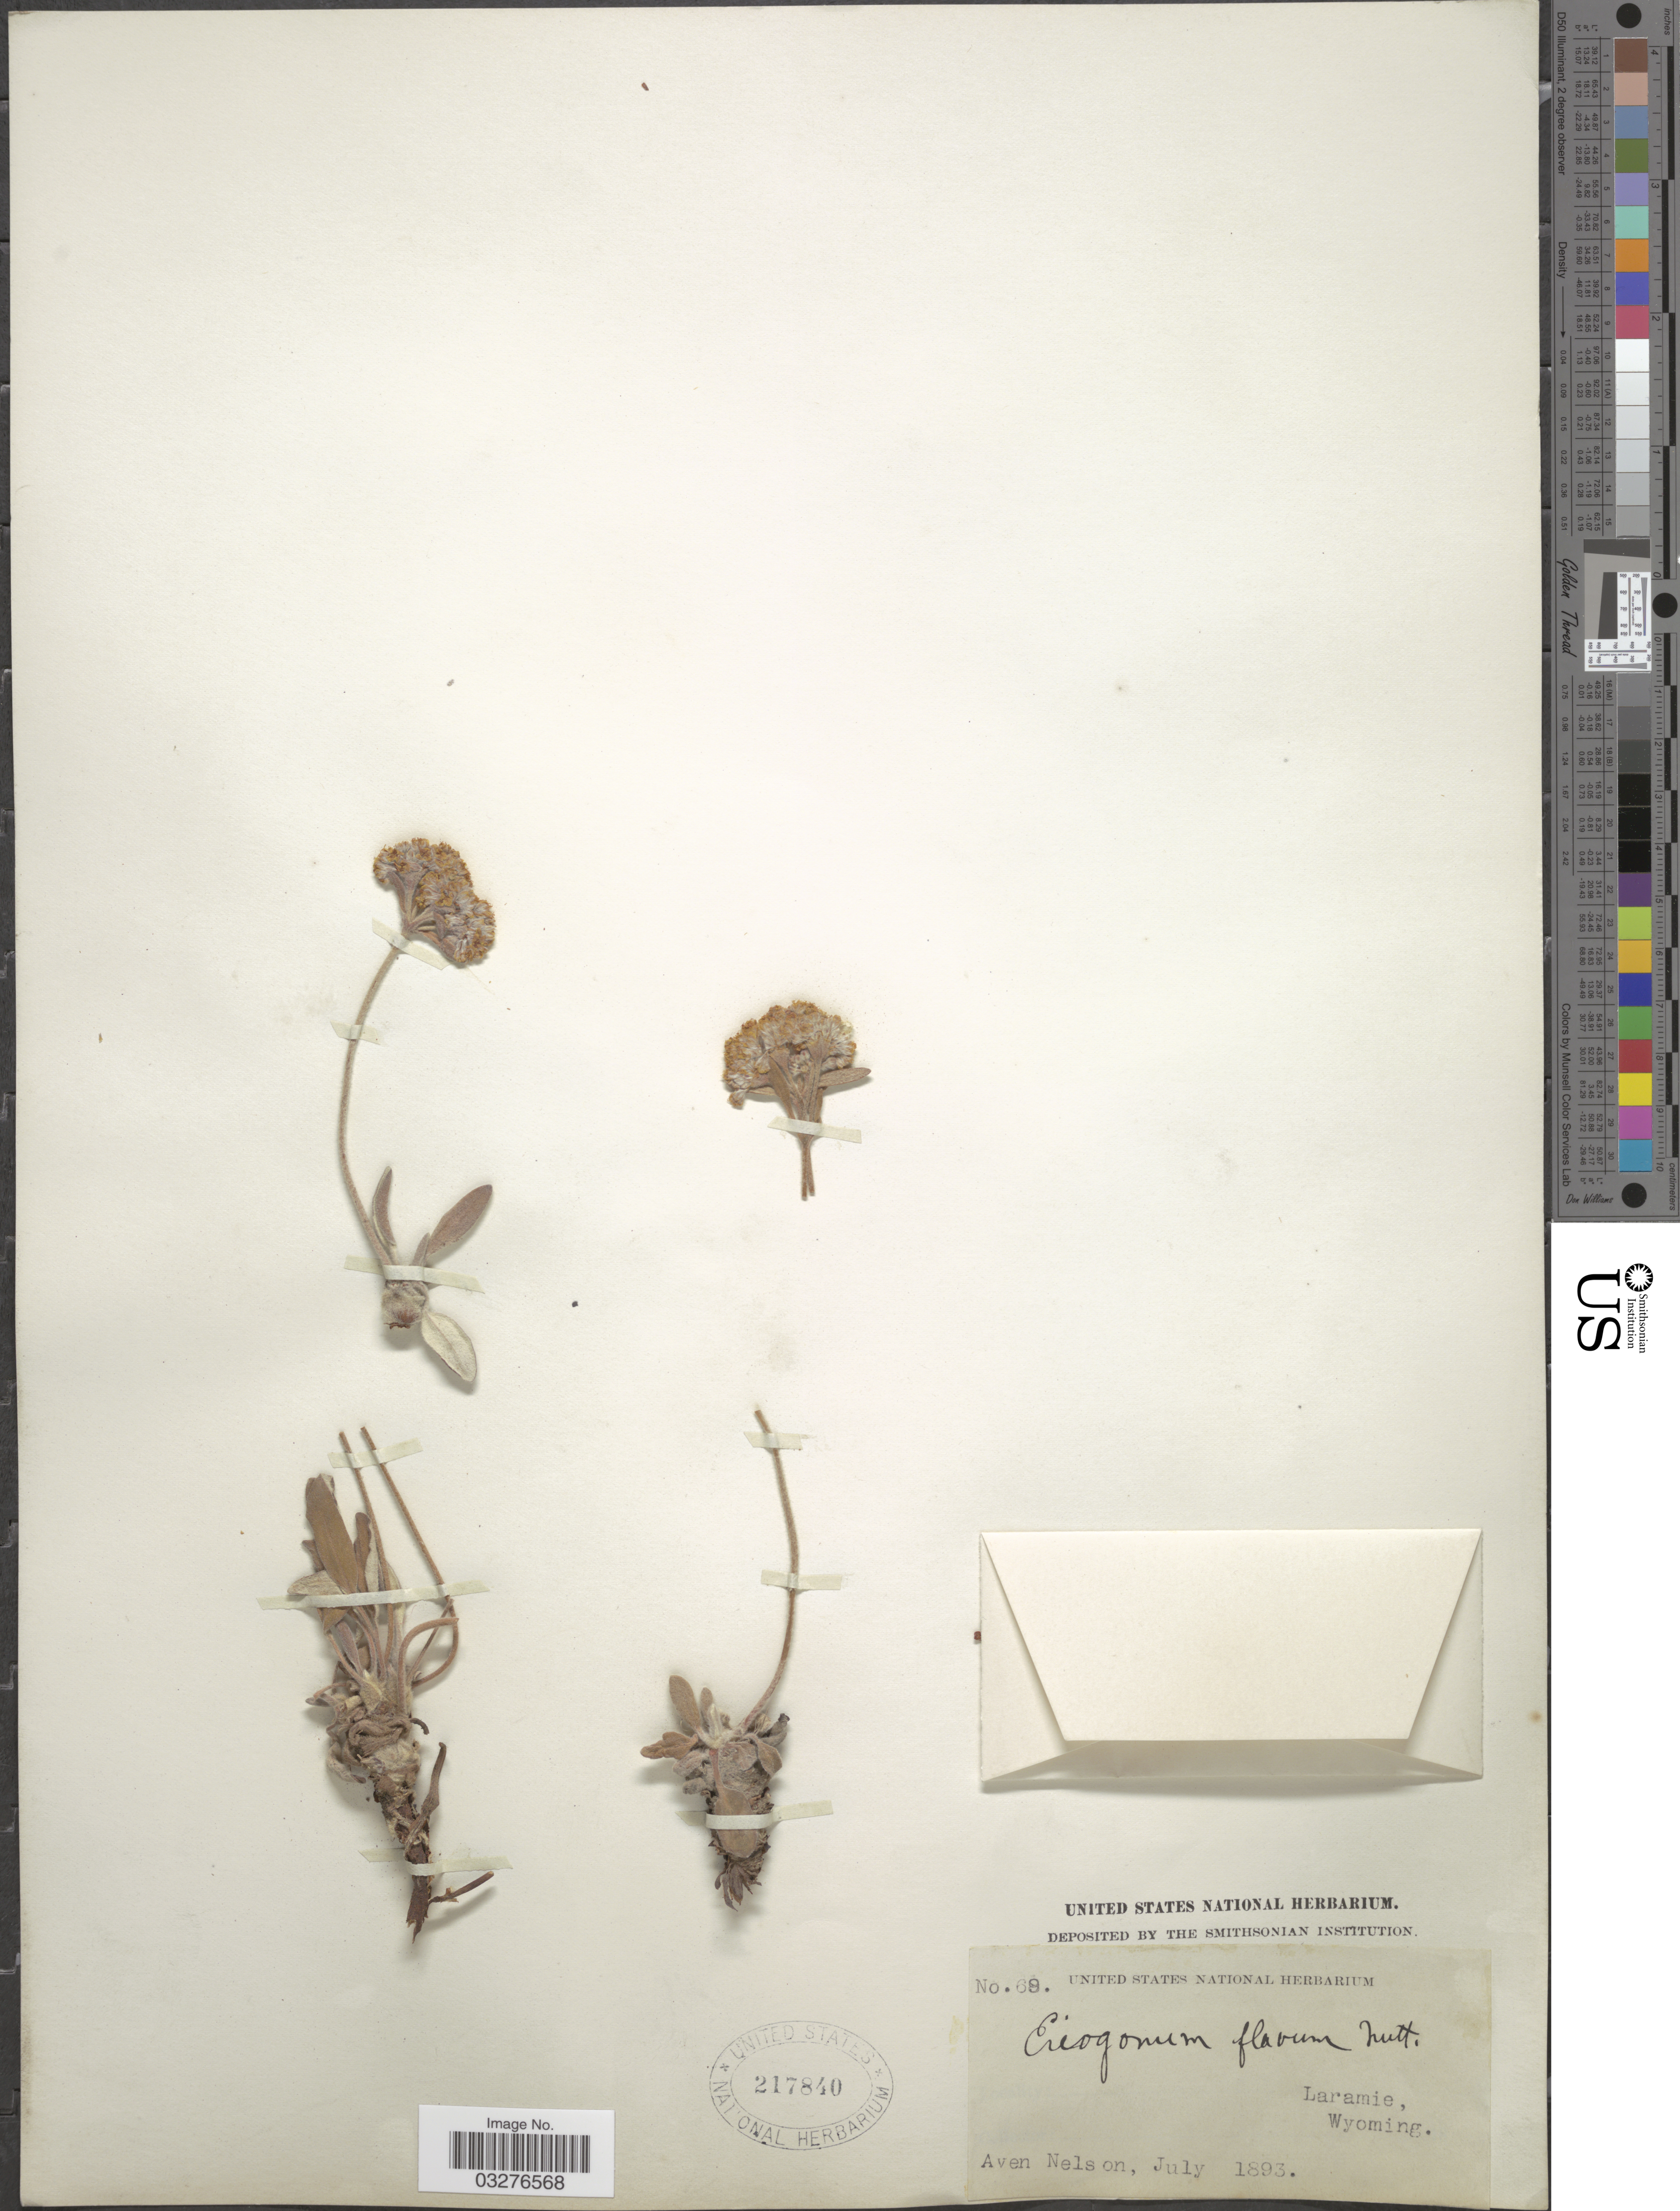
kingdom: Plantae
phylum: Tracheophyta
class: Magnoliopsida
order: Caryophyllales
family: Polygonaceae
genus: Eriogonum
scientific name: Eriogonum flavum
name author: Nutt. ex Benth.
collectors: A. Nelson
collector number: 69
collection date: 1893-07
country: United States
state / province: Wyoming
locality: Laramie.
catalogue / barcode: US 217840